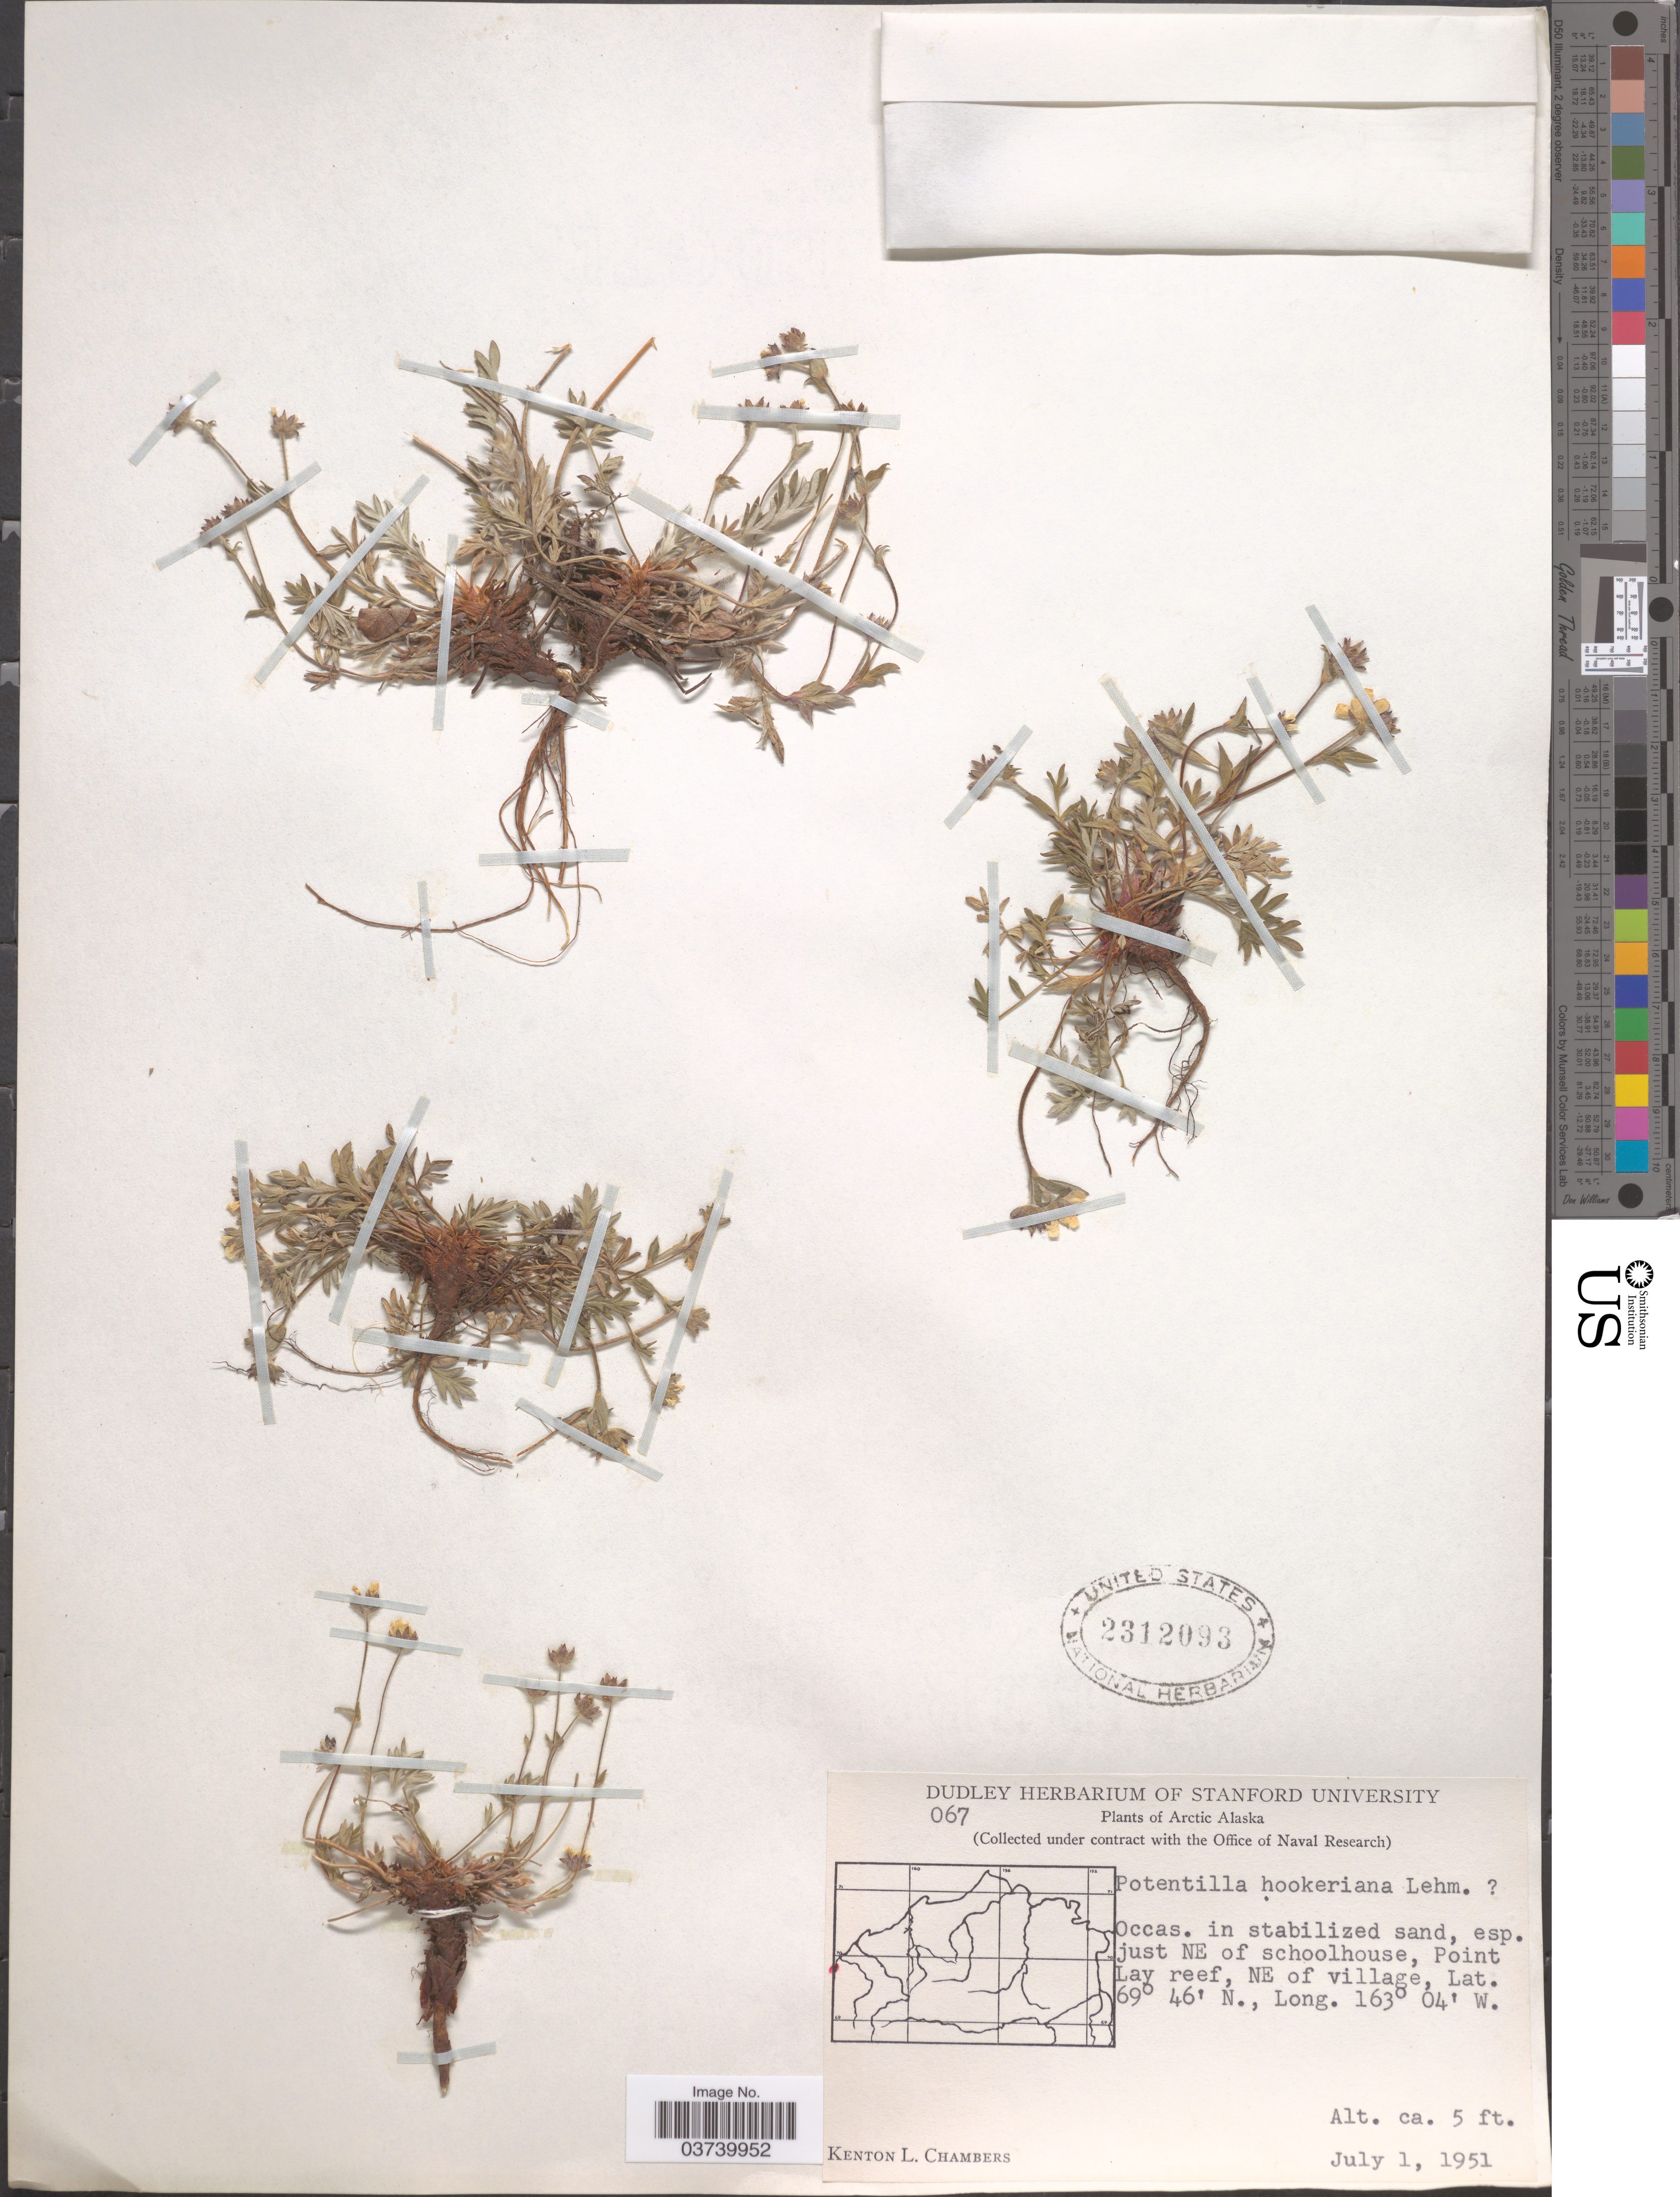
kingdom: Plantae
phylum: Tracheophyta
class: Magnoliopsida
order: Rosales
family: Rosaceae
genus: Potentilla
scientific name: Potentilla hookeriana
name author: F. Lehm.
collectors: K. L. Chambers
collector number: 067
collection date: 1951-07-01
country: United States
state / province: Alaska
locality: Arctic Alaska. NE of schoolhouse, Point Lay reef, NE of village.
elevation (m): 2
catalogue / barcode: US 2312093